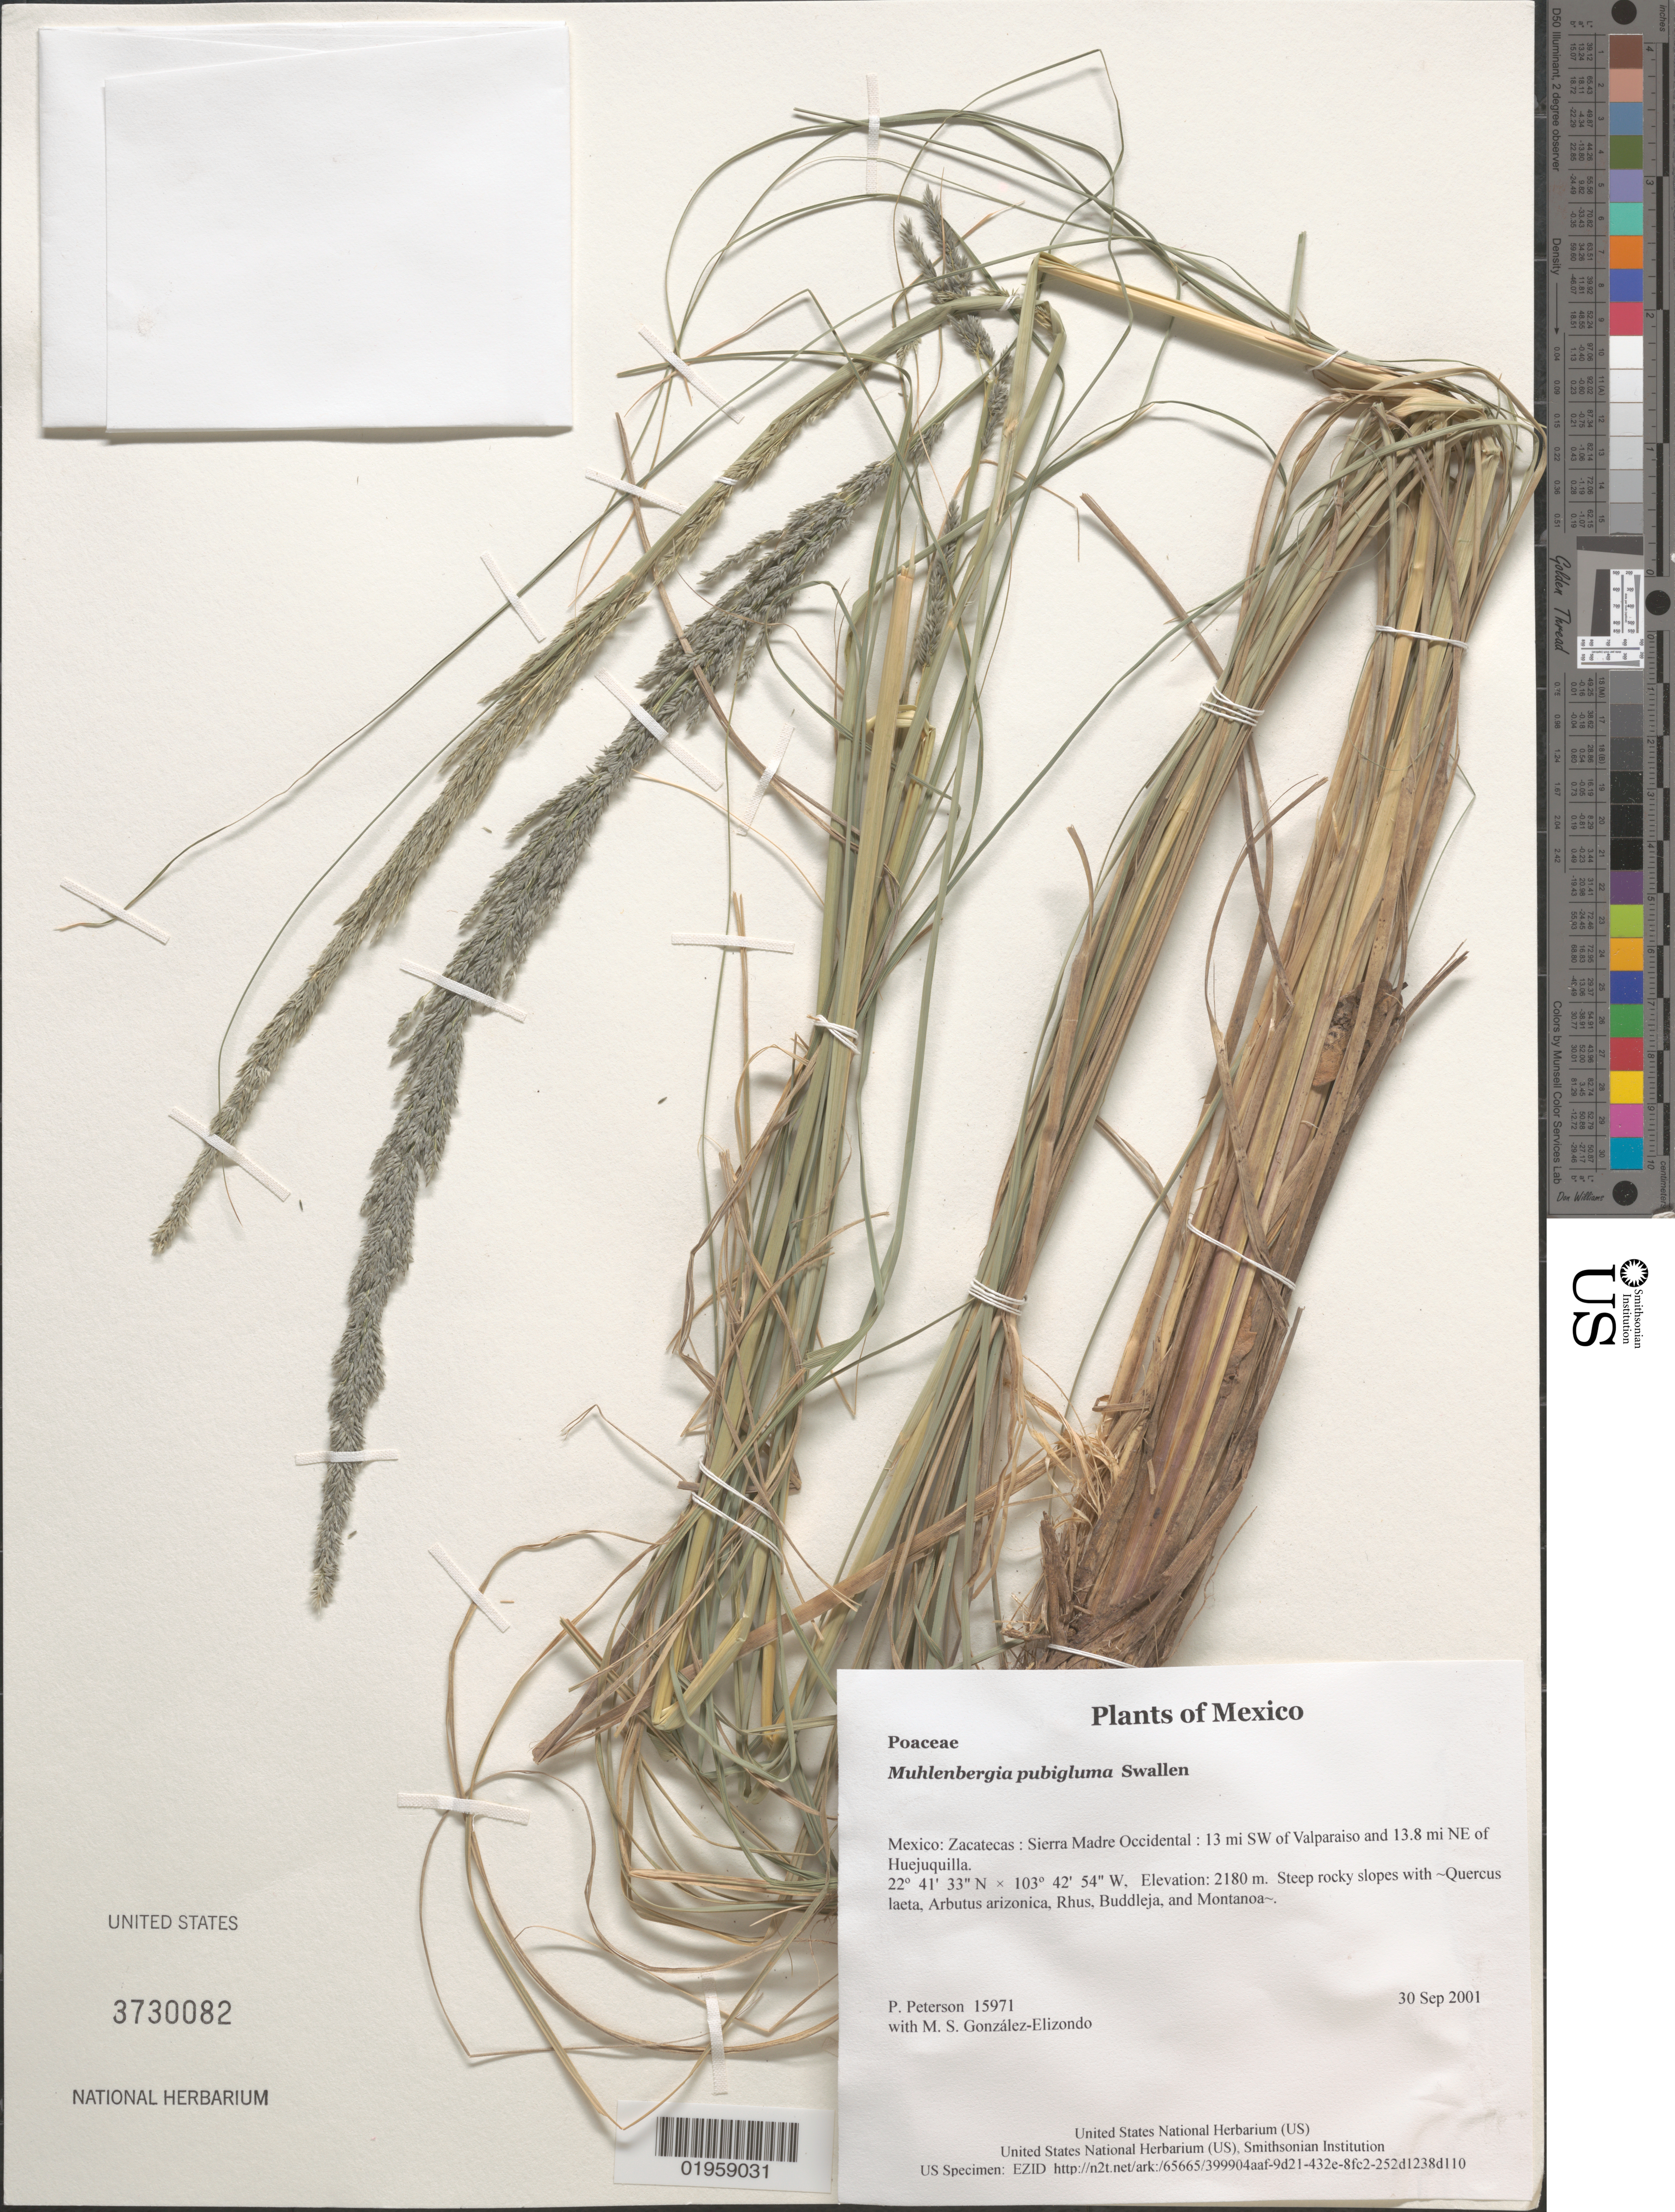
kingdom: Plantae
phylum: Tracheophyta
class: Liliopsida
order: Poales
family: Poaceae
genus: Muhlenbergia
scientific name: Muhlenbergia pubigluma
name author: Swallen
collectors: P. M. Peterson & M. S. González-Elizondo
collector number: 15971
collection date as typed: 30 Sep 2001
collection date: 2001-09-30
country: Mexico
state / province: Zacatecas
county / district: Sierra Madre Occidental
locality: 13 mi SW of Valparaiso and 13.8 mi NE of Huejuquilla.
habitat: Steep rocky slopes with ~Quercus laeta, Arbutus arizonica, Rhus, Buddleja, and Montanoa~.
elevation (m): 2180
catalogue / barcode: US 3730082